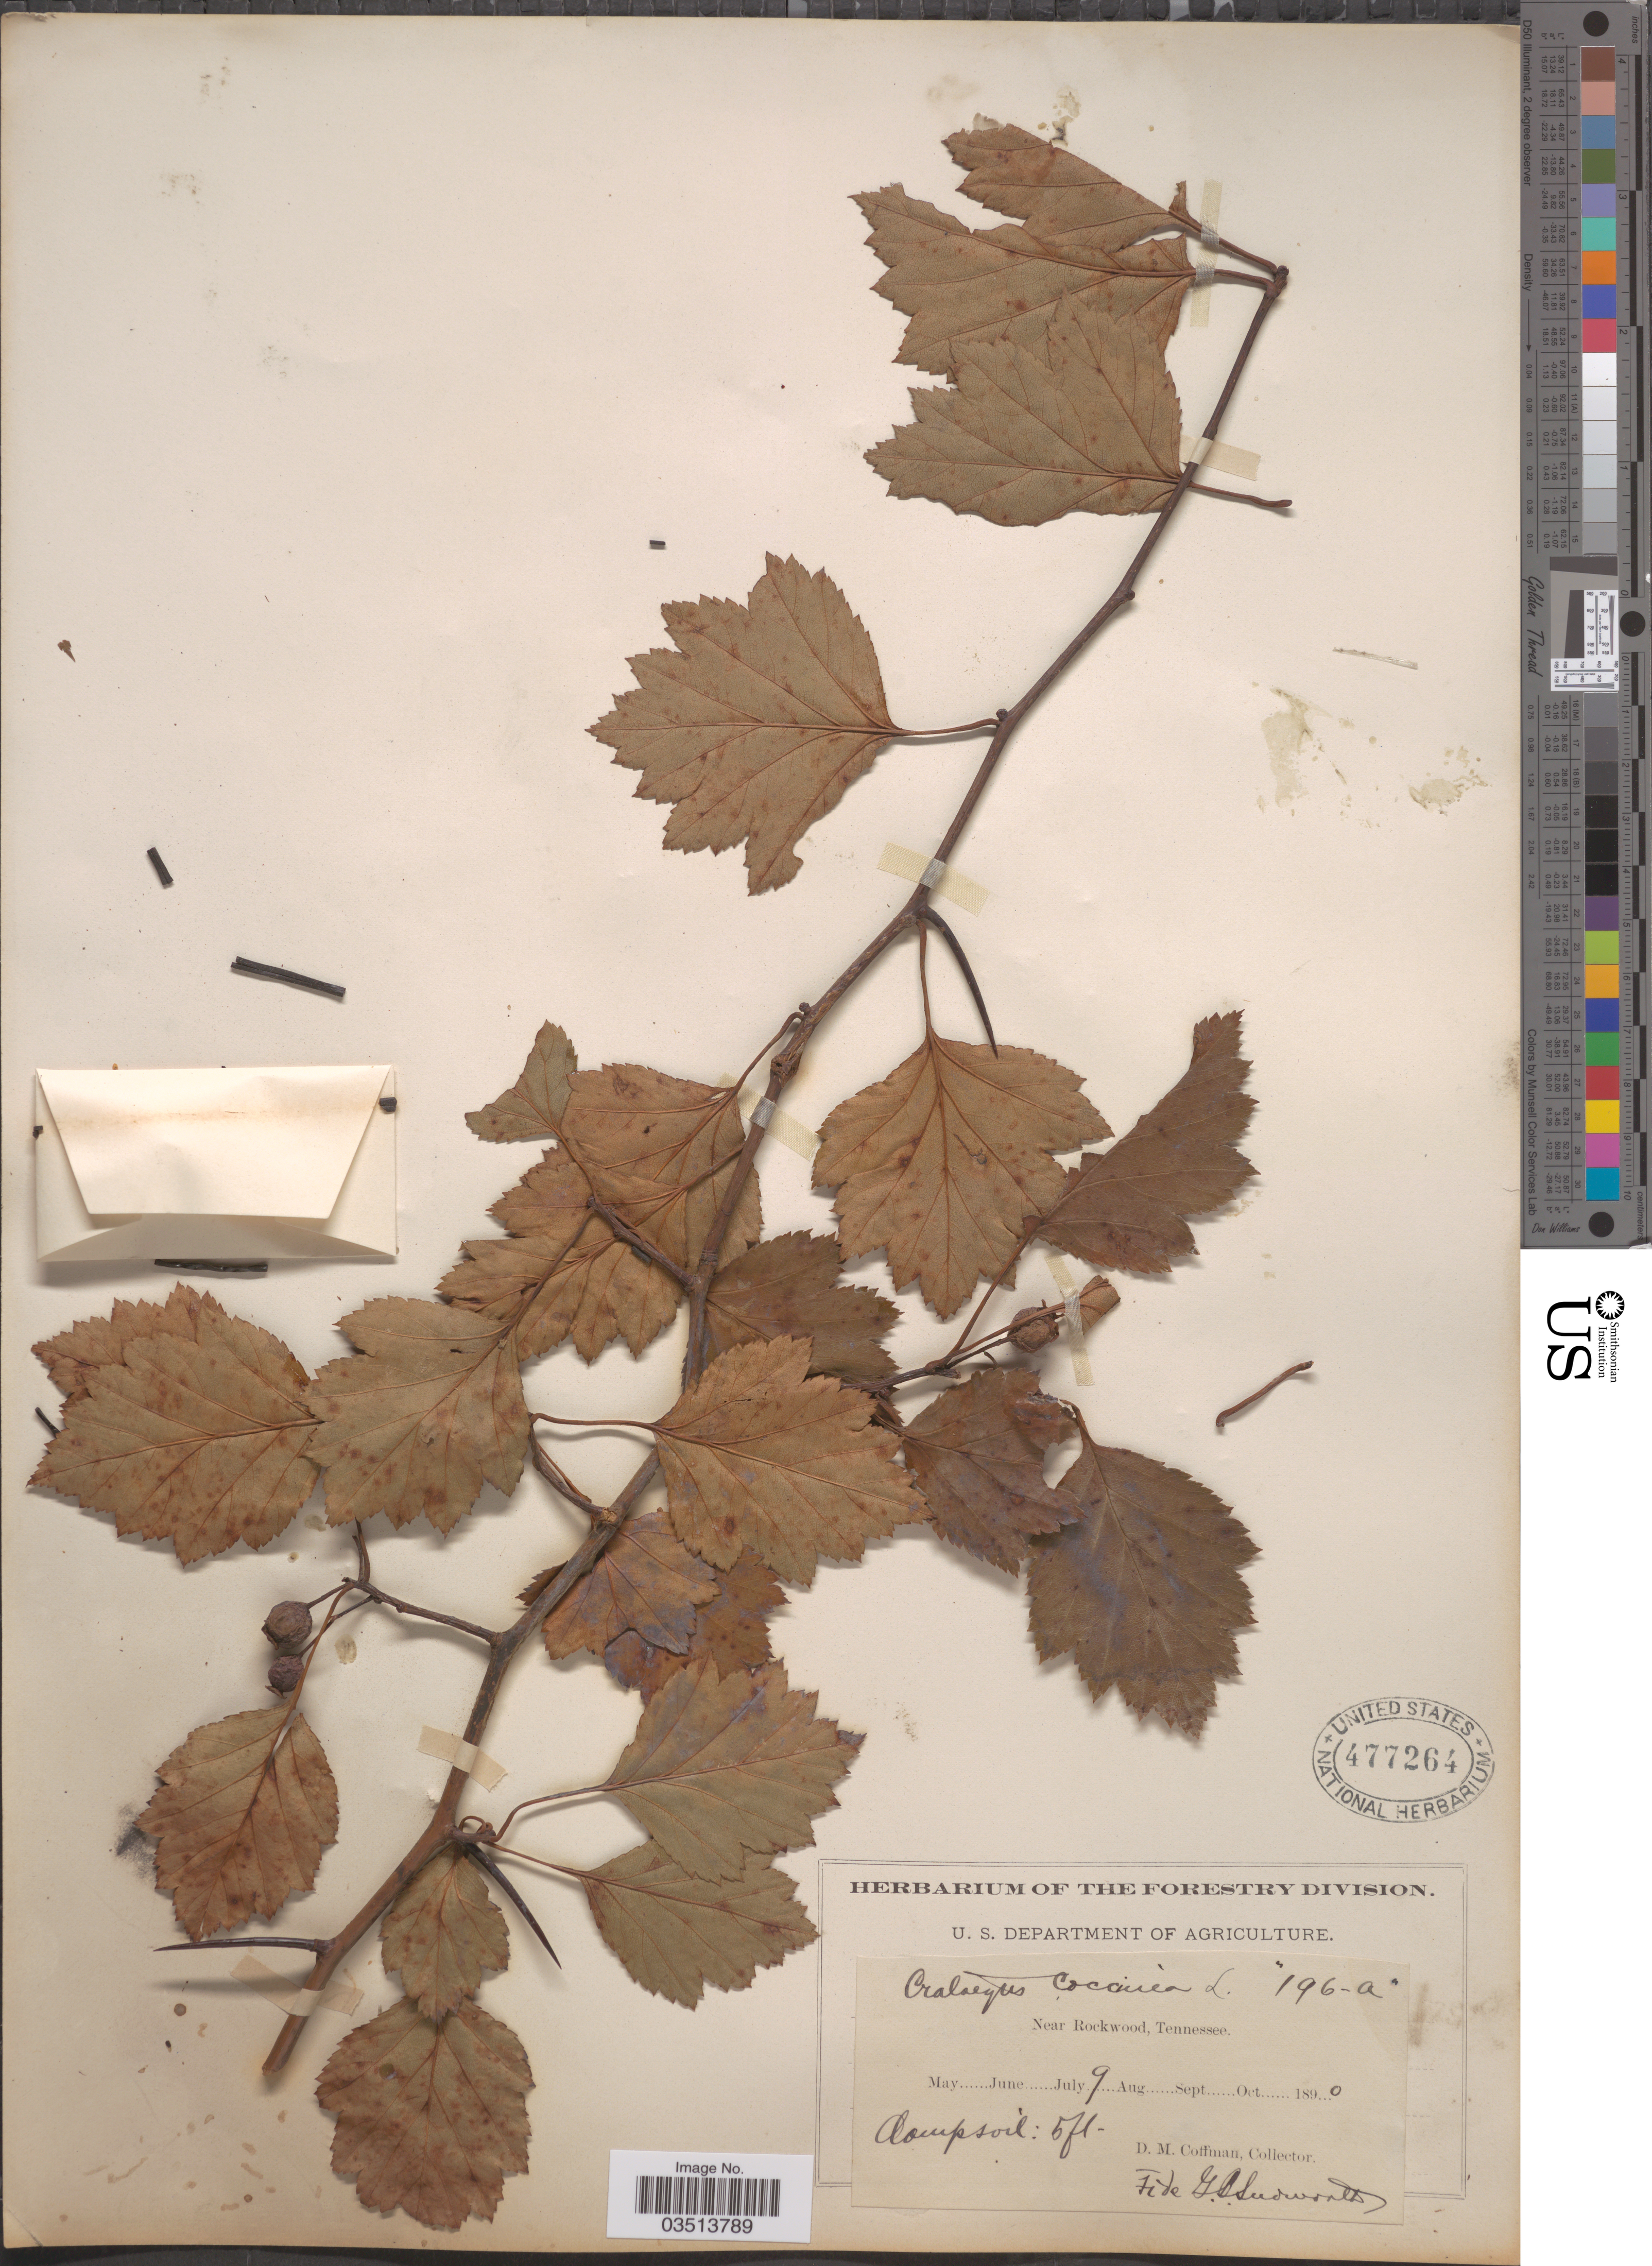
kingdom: Plantae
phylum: Tracheophyta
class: Magnoliopsida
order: Rosales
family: Rosaceae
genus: Crataegus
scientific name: Crataegus coccinea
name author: Ashe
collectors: D. M. Coffman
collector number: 196-a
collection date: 1890-07-09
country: United States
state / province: Tennessee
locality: Near Rockwood.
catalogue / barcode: US 477264